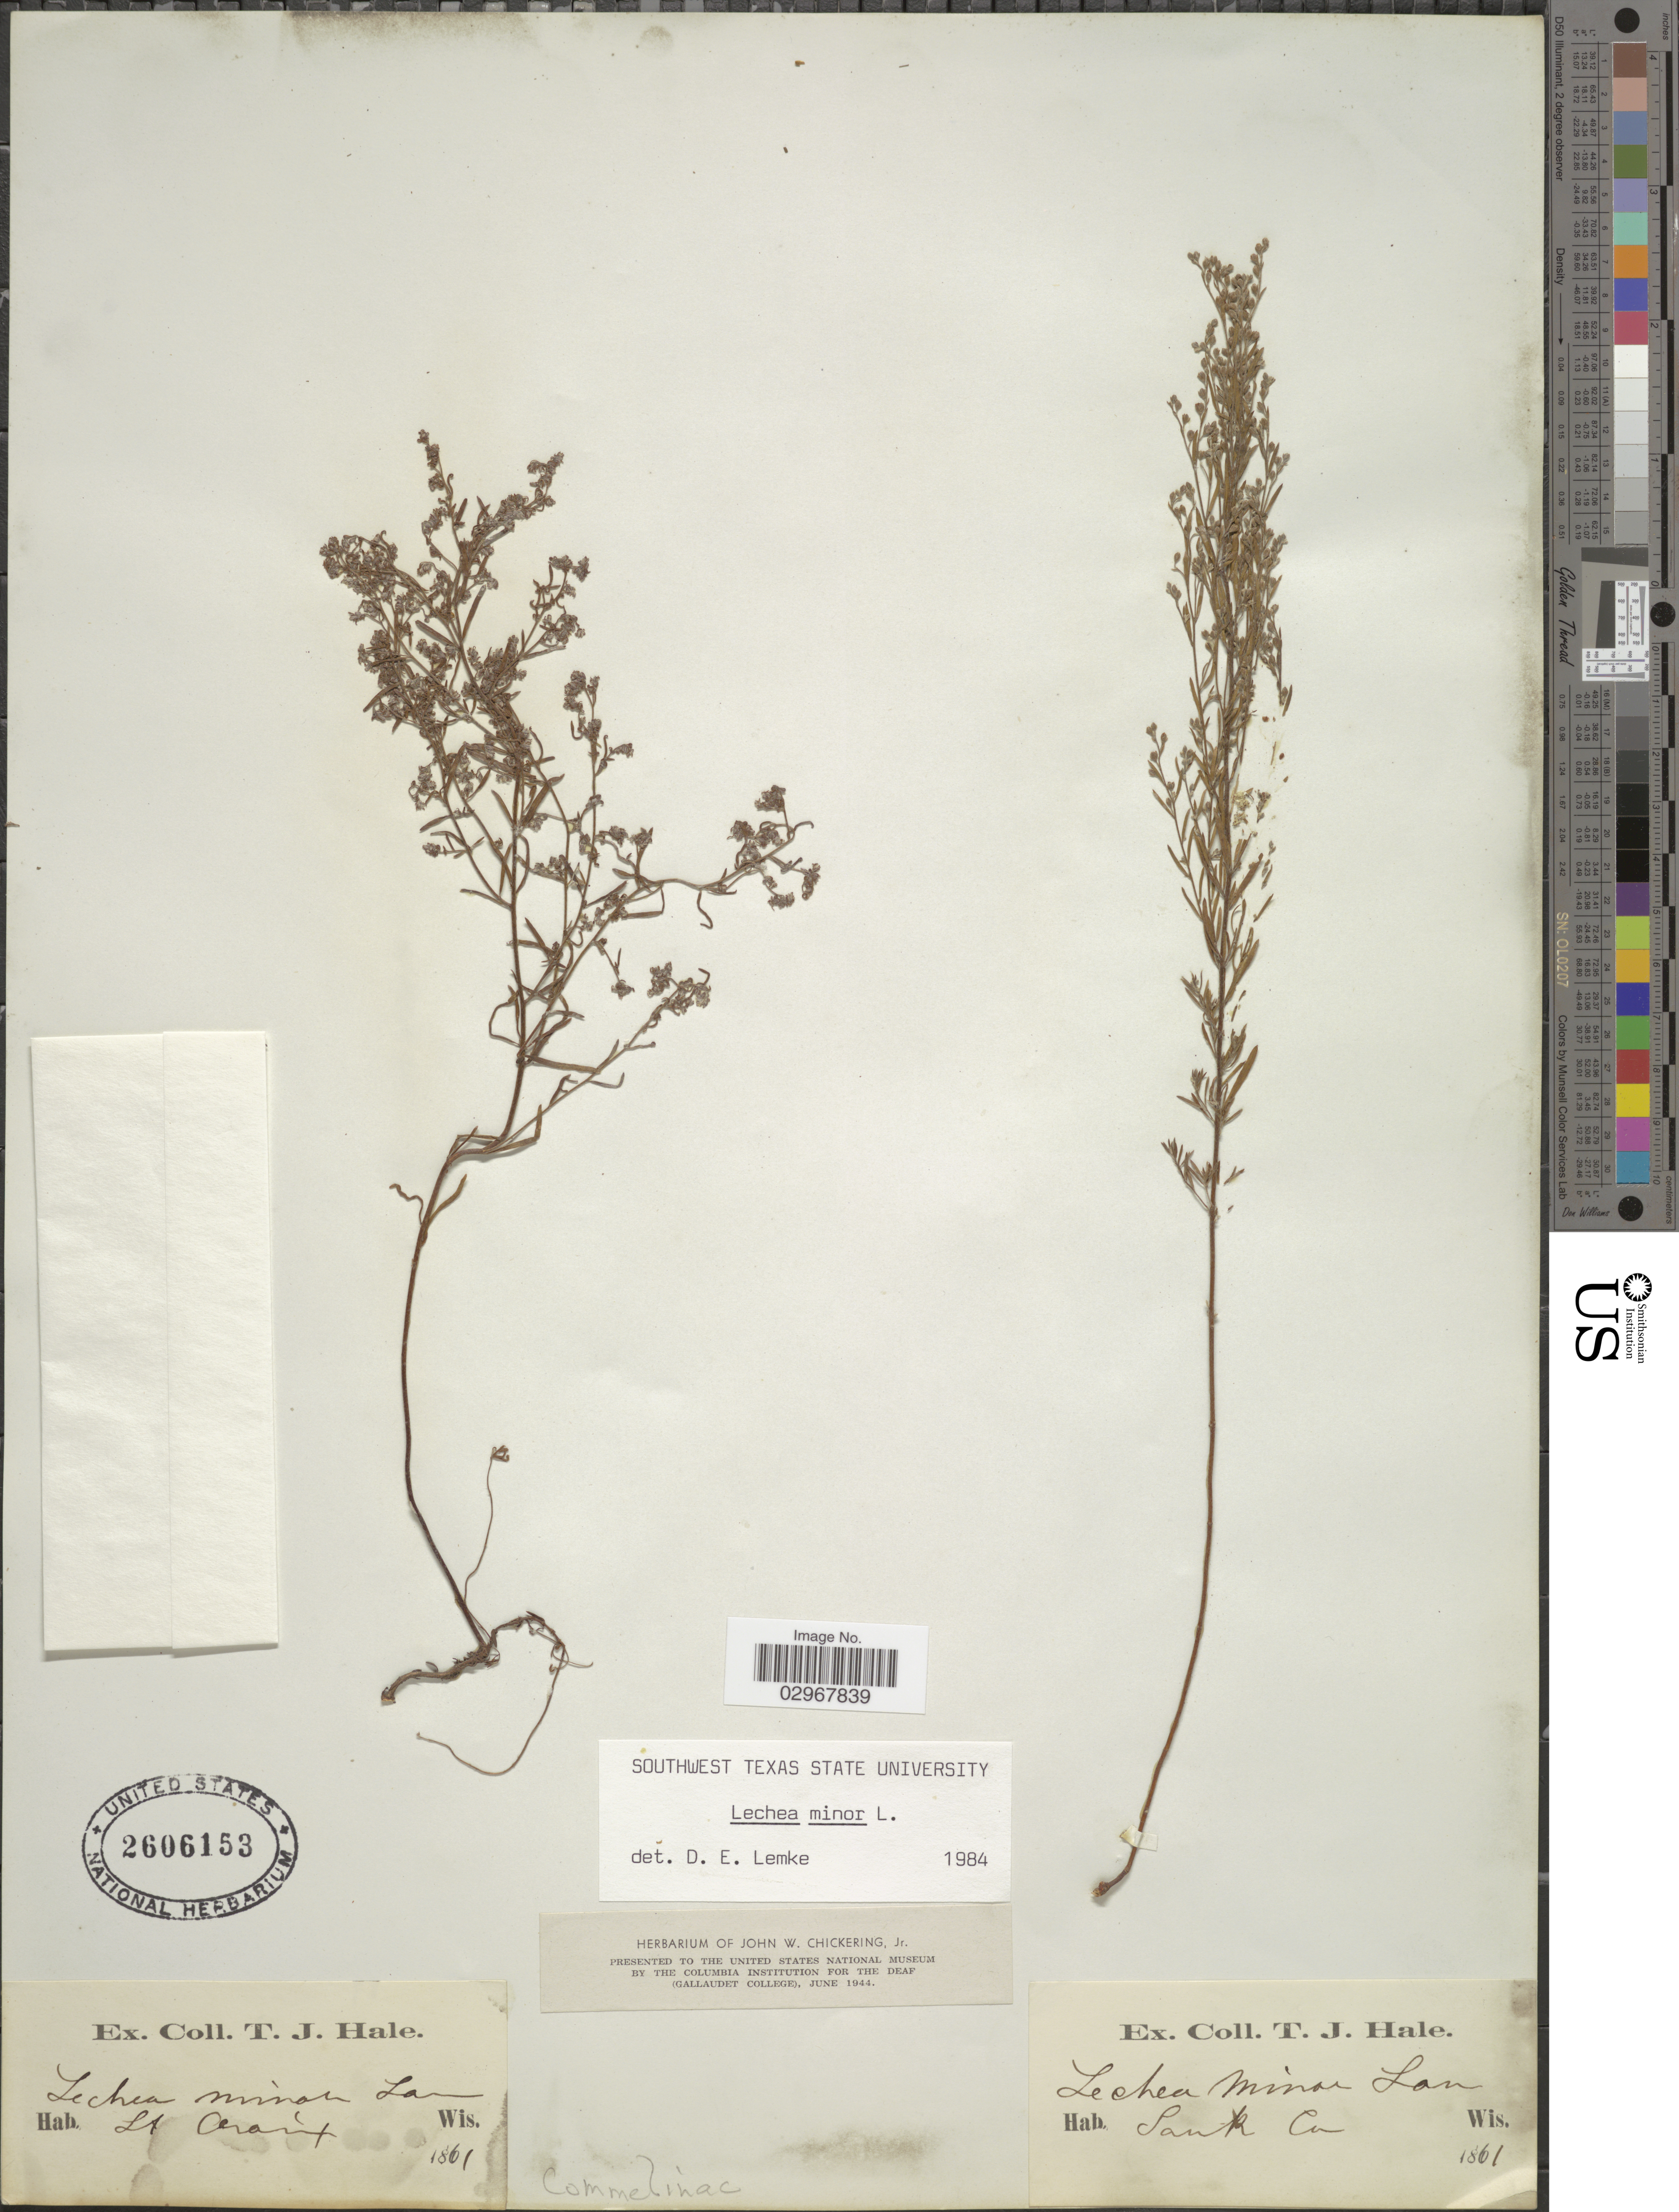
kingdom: Plantae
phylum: Tracheophyta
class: Magnoliopsida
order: Malvales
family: Cistaceae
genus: Lechea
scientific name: Lechea minor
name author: L.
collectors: T. Hale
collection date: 1861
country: United States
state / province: Wisconsin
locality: St. Croix. Sauk Co.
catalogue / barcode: US 2601653